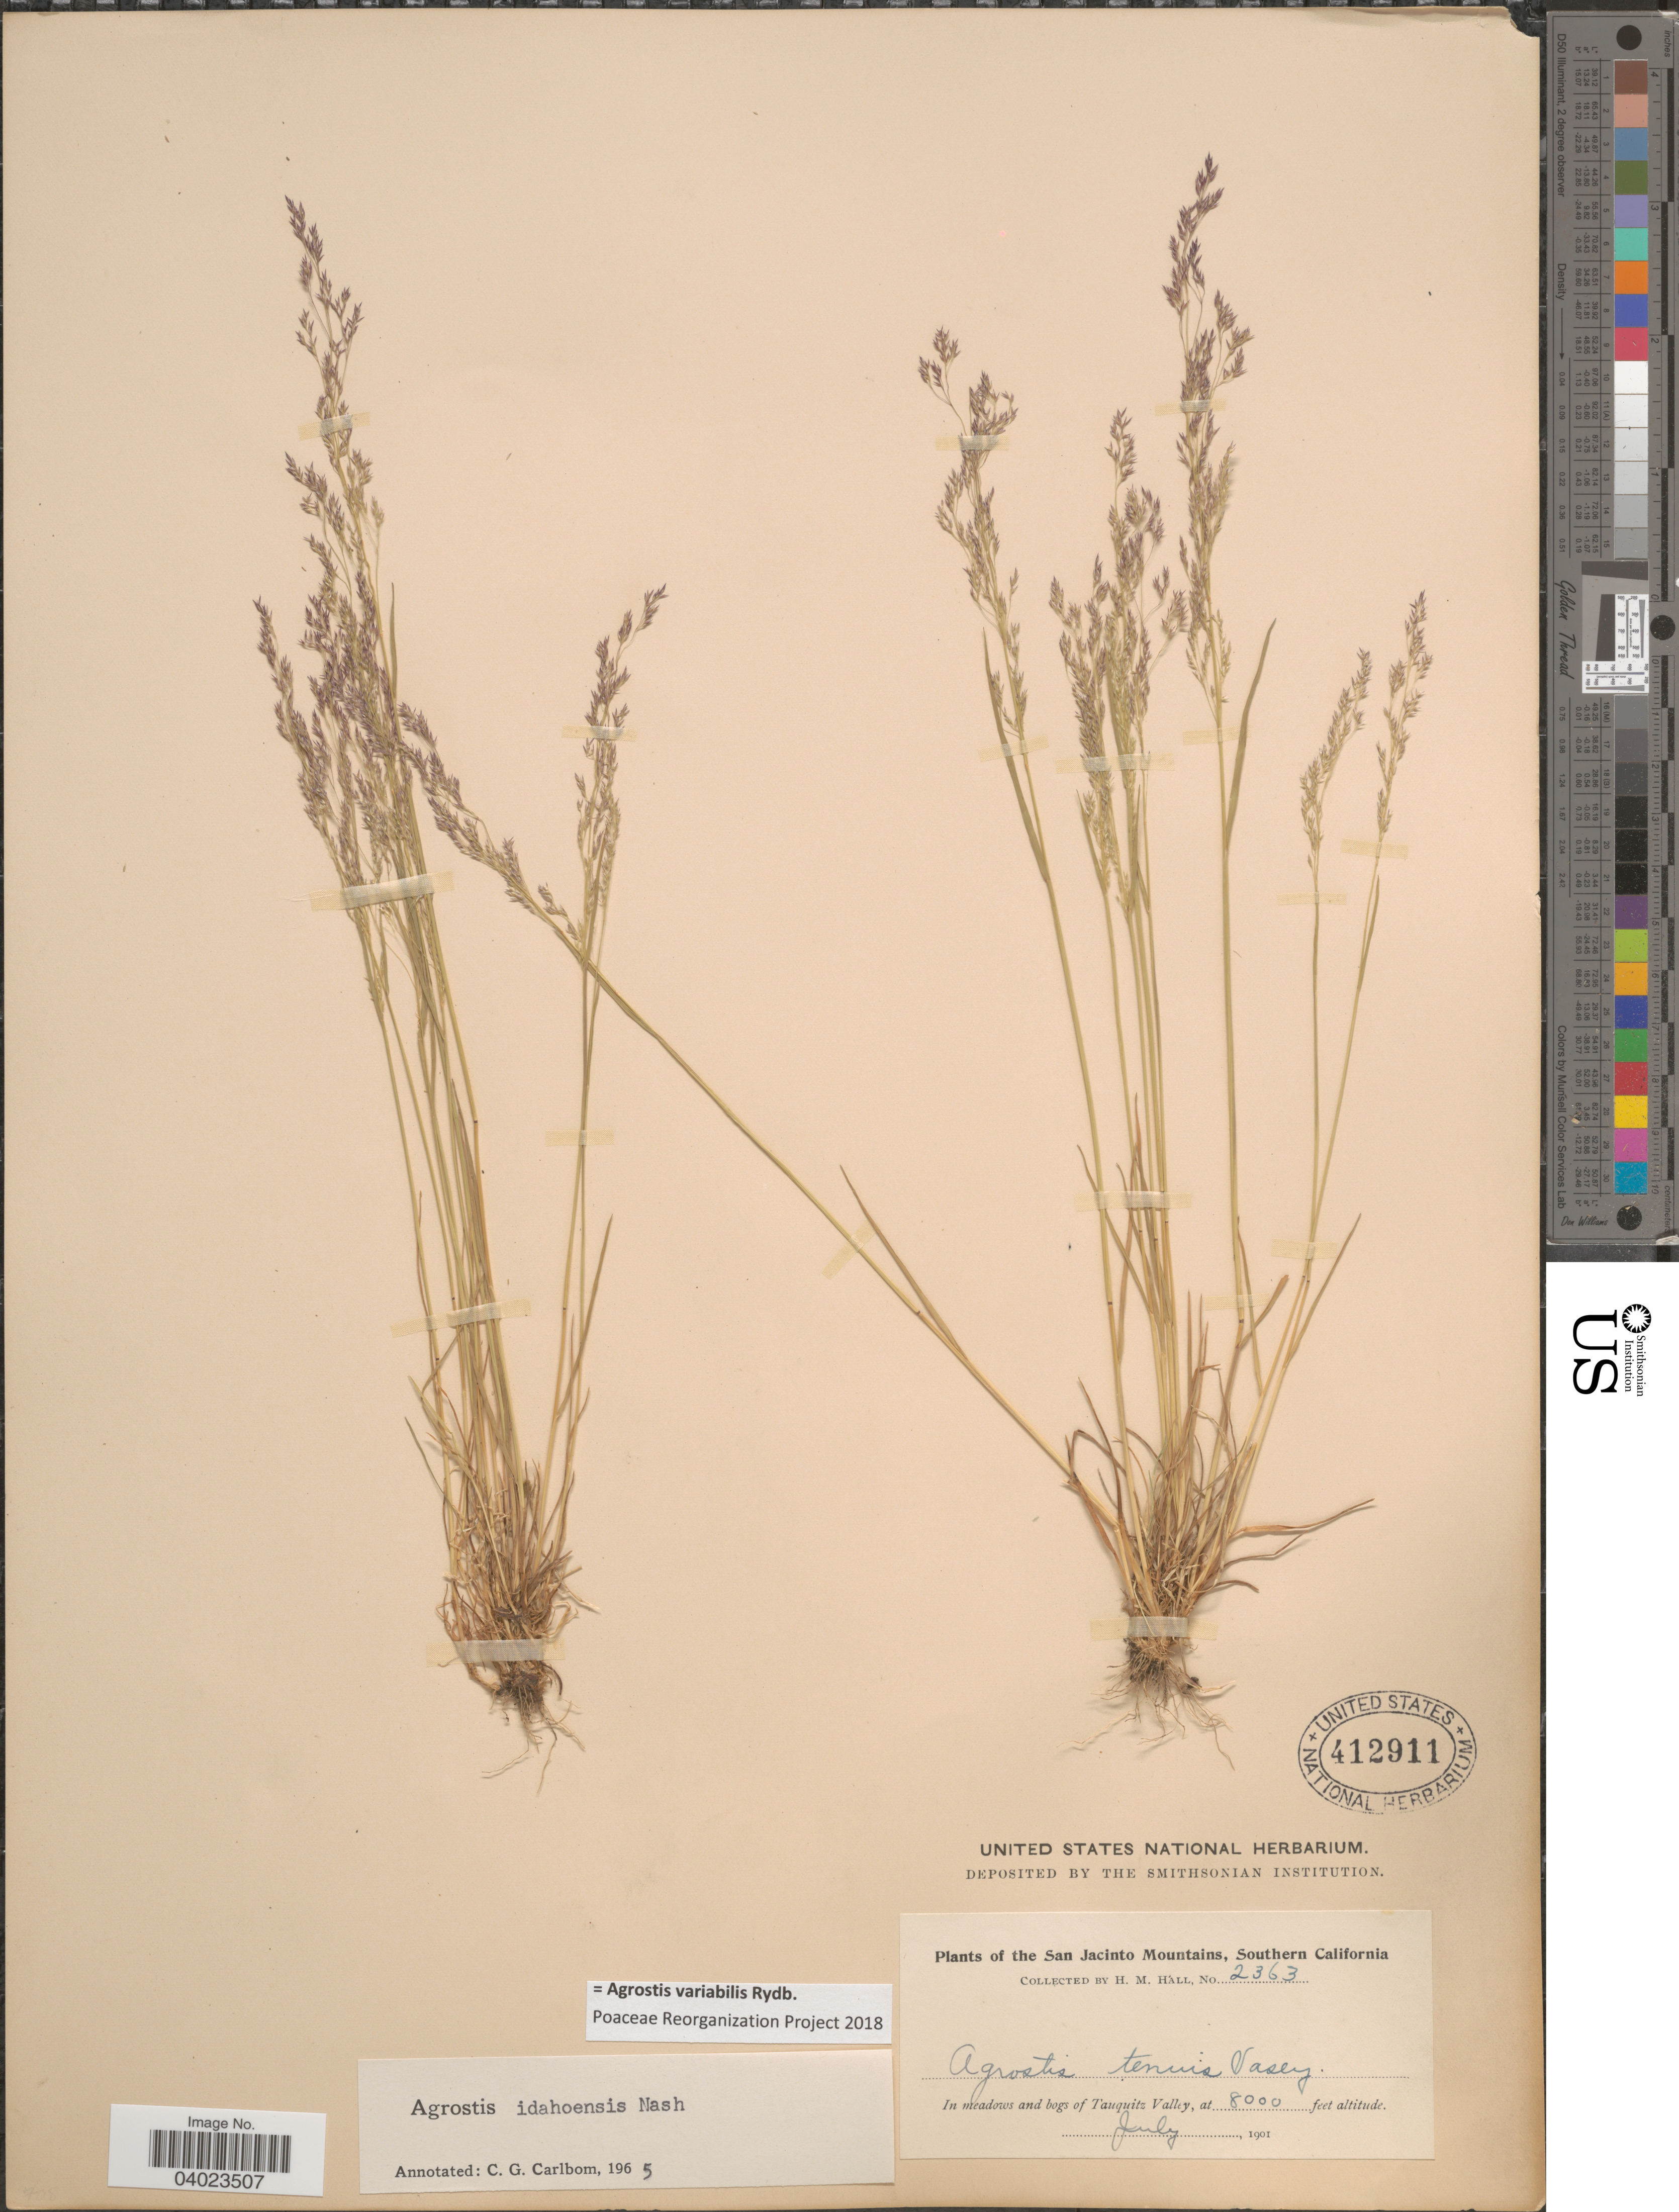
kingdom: Plantae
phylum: Tracheophyta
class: Liliopsida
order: Poales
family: Poaceae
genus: Agrostis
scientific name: Agrostis variabilis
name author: Rydb.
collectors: H. M. Hall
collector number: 2363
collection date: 1901-07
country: United States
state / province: California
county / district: Riverside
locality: The San Jacinto Mountains, Southern California. In meadows and bogs of Tauquitz Valley.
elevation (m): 2438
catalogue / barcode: US 412911